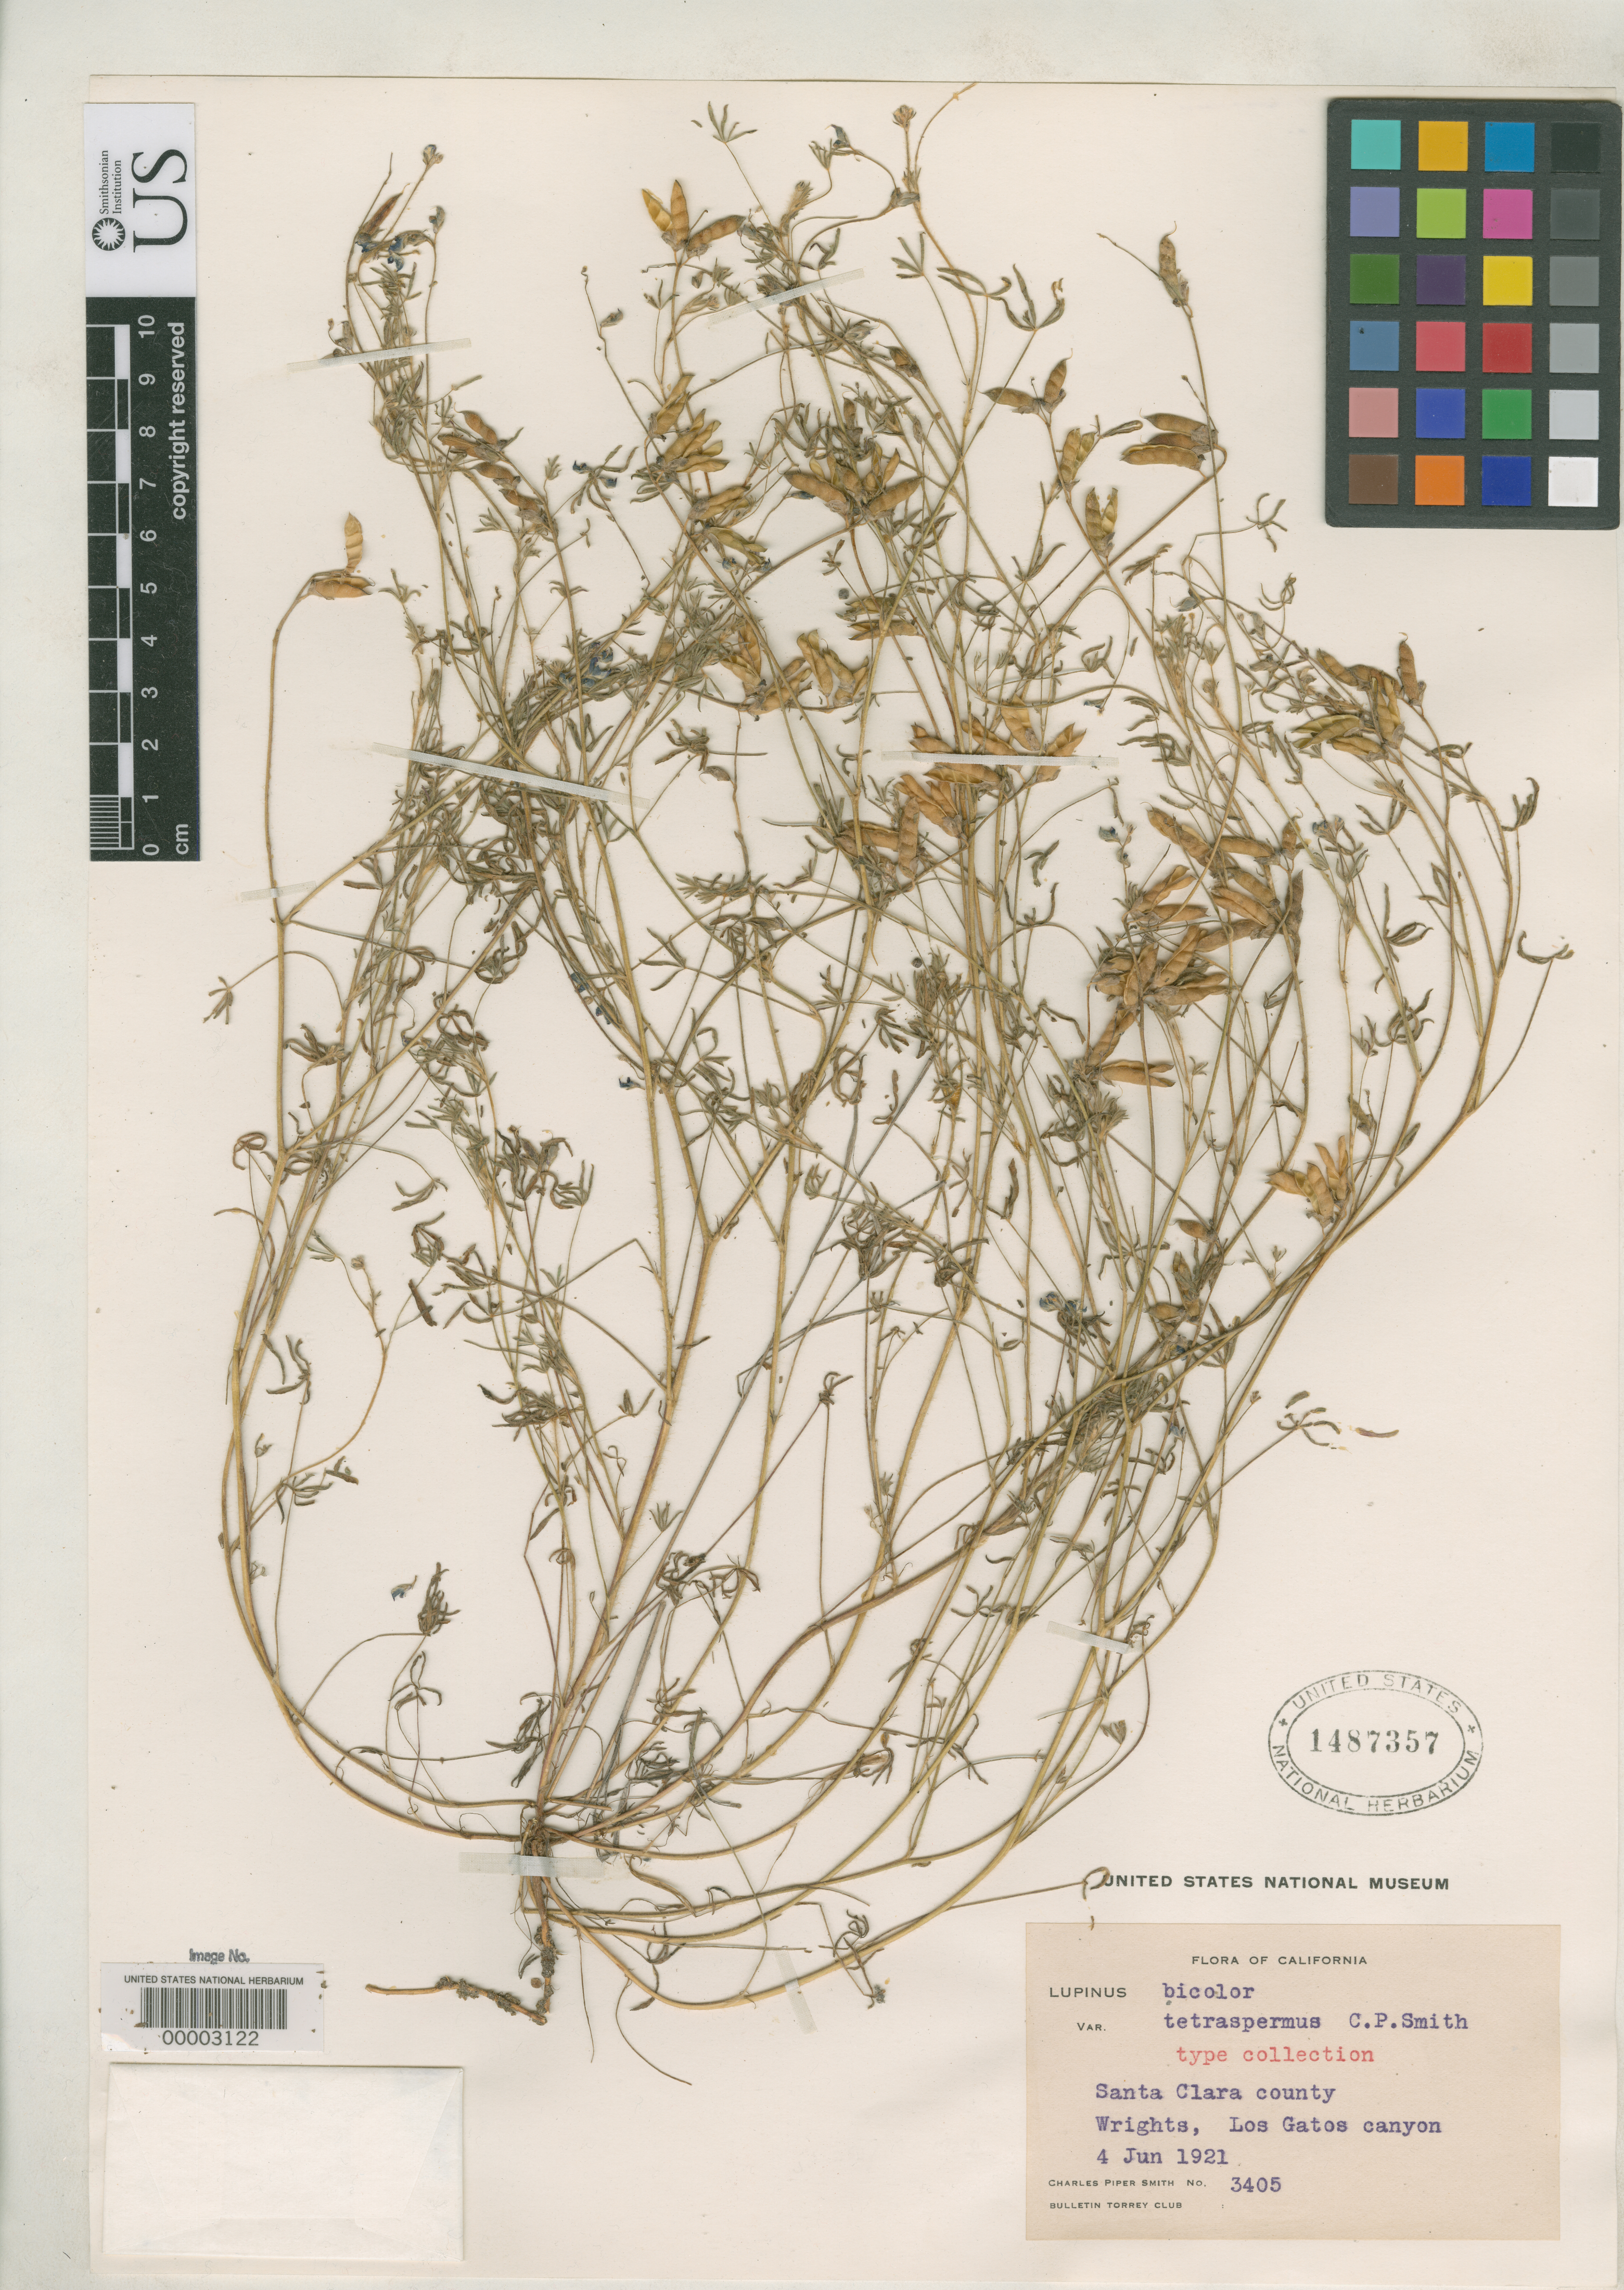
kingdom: Plantae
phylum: Tracheophyta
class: Magnoliopsida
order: Fabales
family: Fabaceae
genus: Lupinus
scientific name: Lupinus bicolor var. tetraspermus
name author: C.P. Sm.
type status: Isotype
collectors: C. P. Smith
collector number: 3405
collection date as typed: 04 Jun 1921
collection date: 1921-06-04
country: United States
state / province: California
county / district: Santa Clara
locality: Los Gatos Canyon.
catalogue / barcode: US 1487357